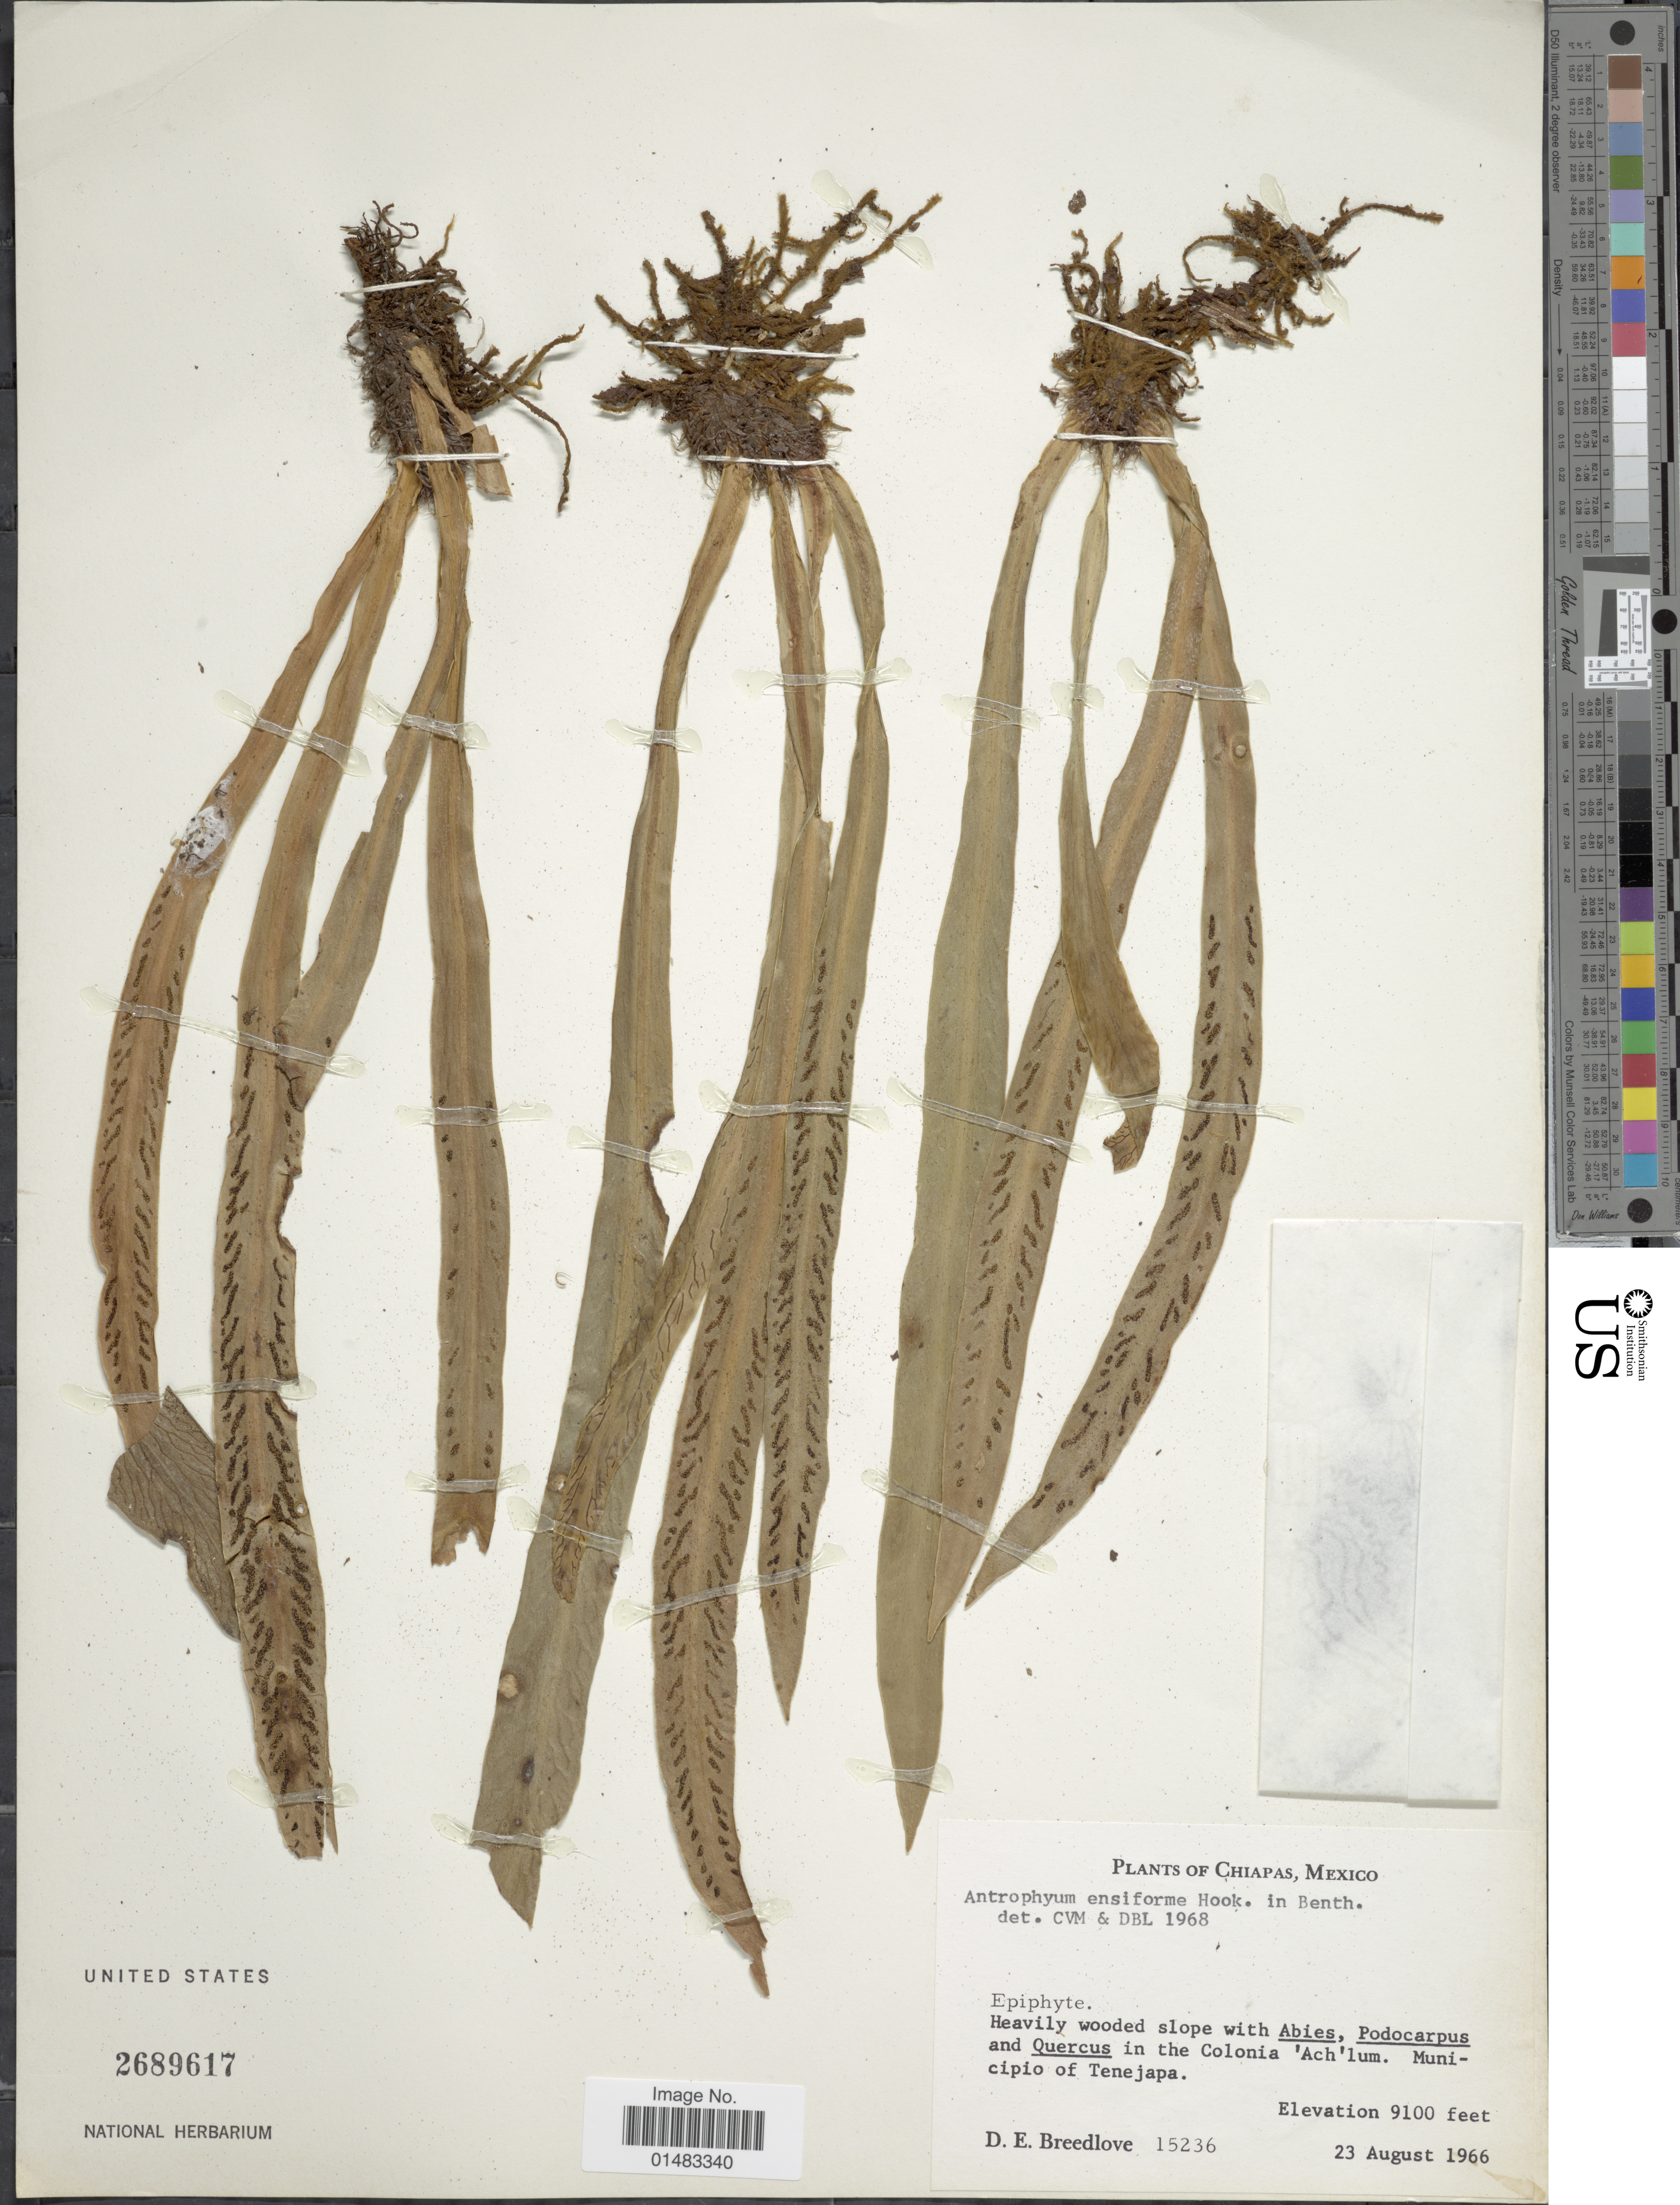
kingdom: Plantae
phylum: Tracheophyta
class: Polypodiopsida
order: Polypodiales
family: Pteridaceae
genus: Scoliosorus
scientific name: Scoliosorus ensiformis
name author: (Hook.) T. Moore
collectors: D. E. Breedlove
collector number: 15236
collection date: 1966-08-23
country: Mexico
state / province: Chiapas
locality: Plants of Chiapas, Mexico, Epiphyte, Heavily wooded slope with Abies, Podocarpus and Quercus in the Colonia Ach lum, Municipio of Tenejapa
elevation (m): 2774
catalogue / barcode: US 2689617